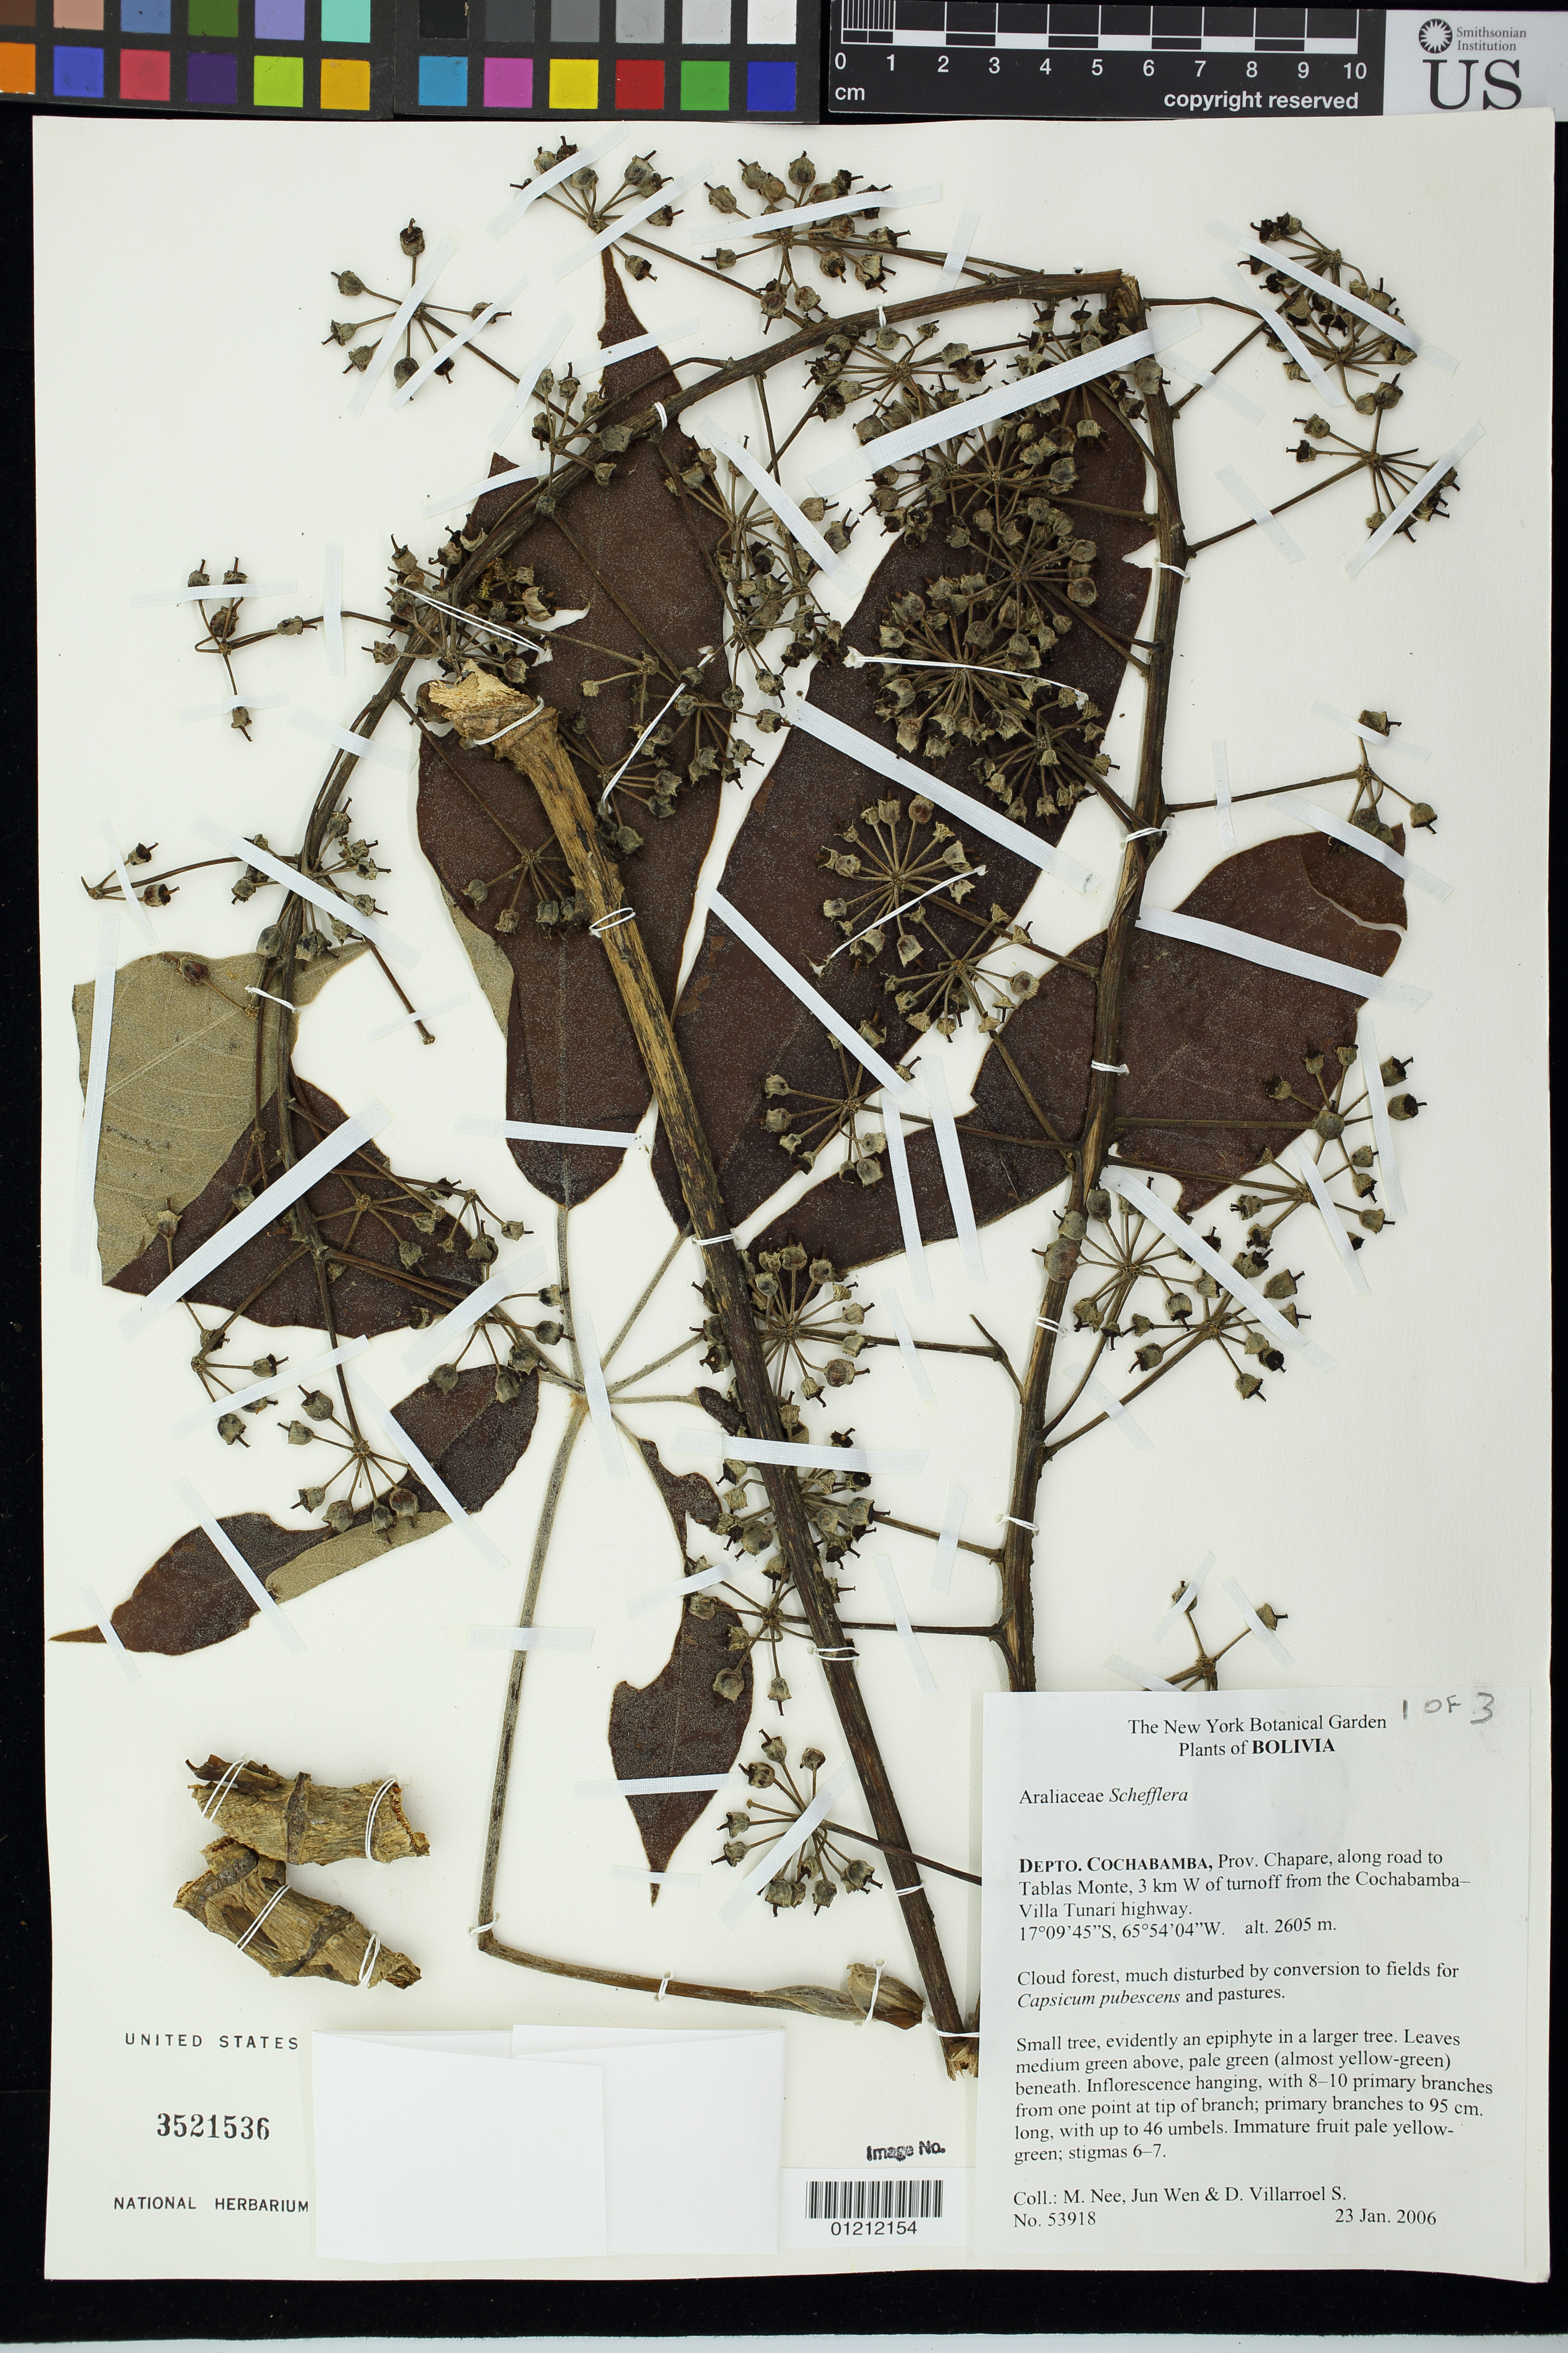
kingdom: Plantae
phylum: Tracheophyta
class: Magnoliopsida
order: Apiales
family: Araliaceae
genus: Schefflera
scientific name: Schefflera sp.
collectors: M. Nee, J. Wen & D. Villarroel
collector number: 53918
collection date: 2006-01-23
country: Bolivia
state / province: Cochabamba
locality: Prov. Chapare, along road to Tablas Monte, 3 km W of turn-off from the Cochamamba-Villa Turnari highway.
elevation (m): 2605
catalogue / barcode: US 3521536